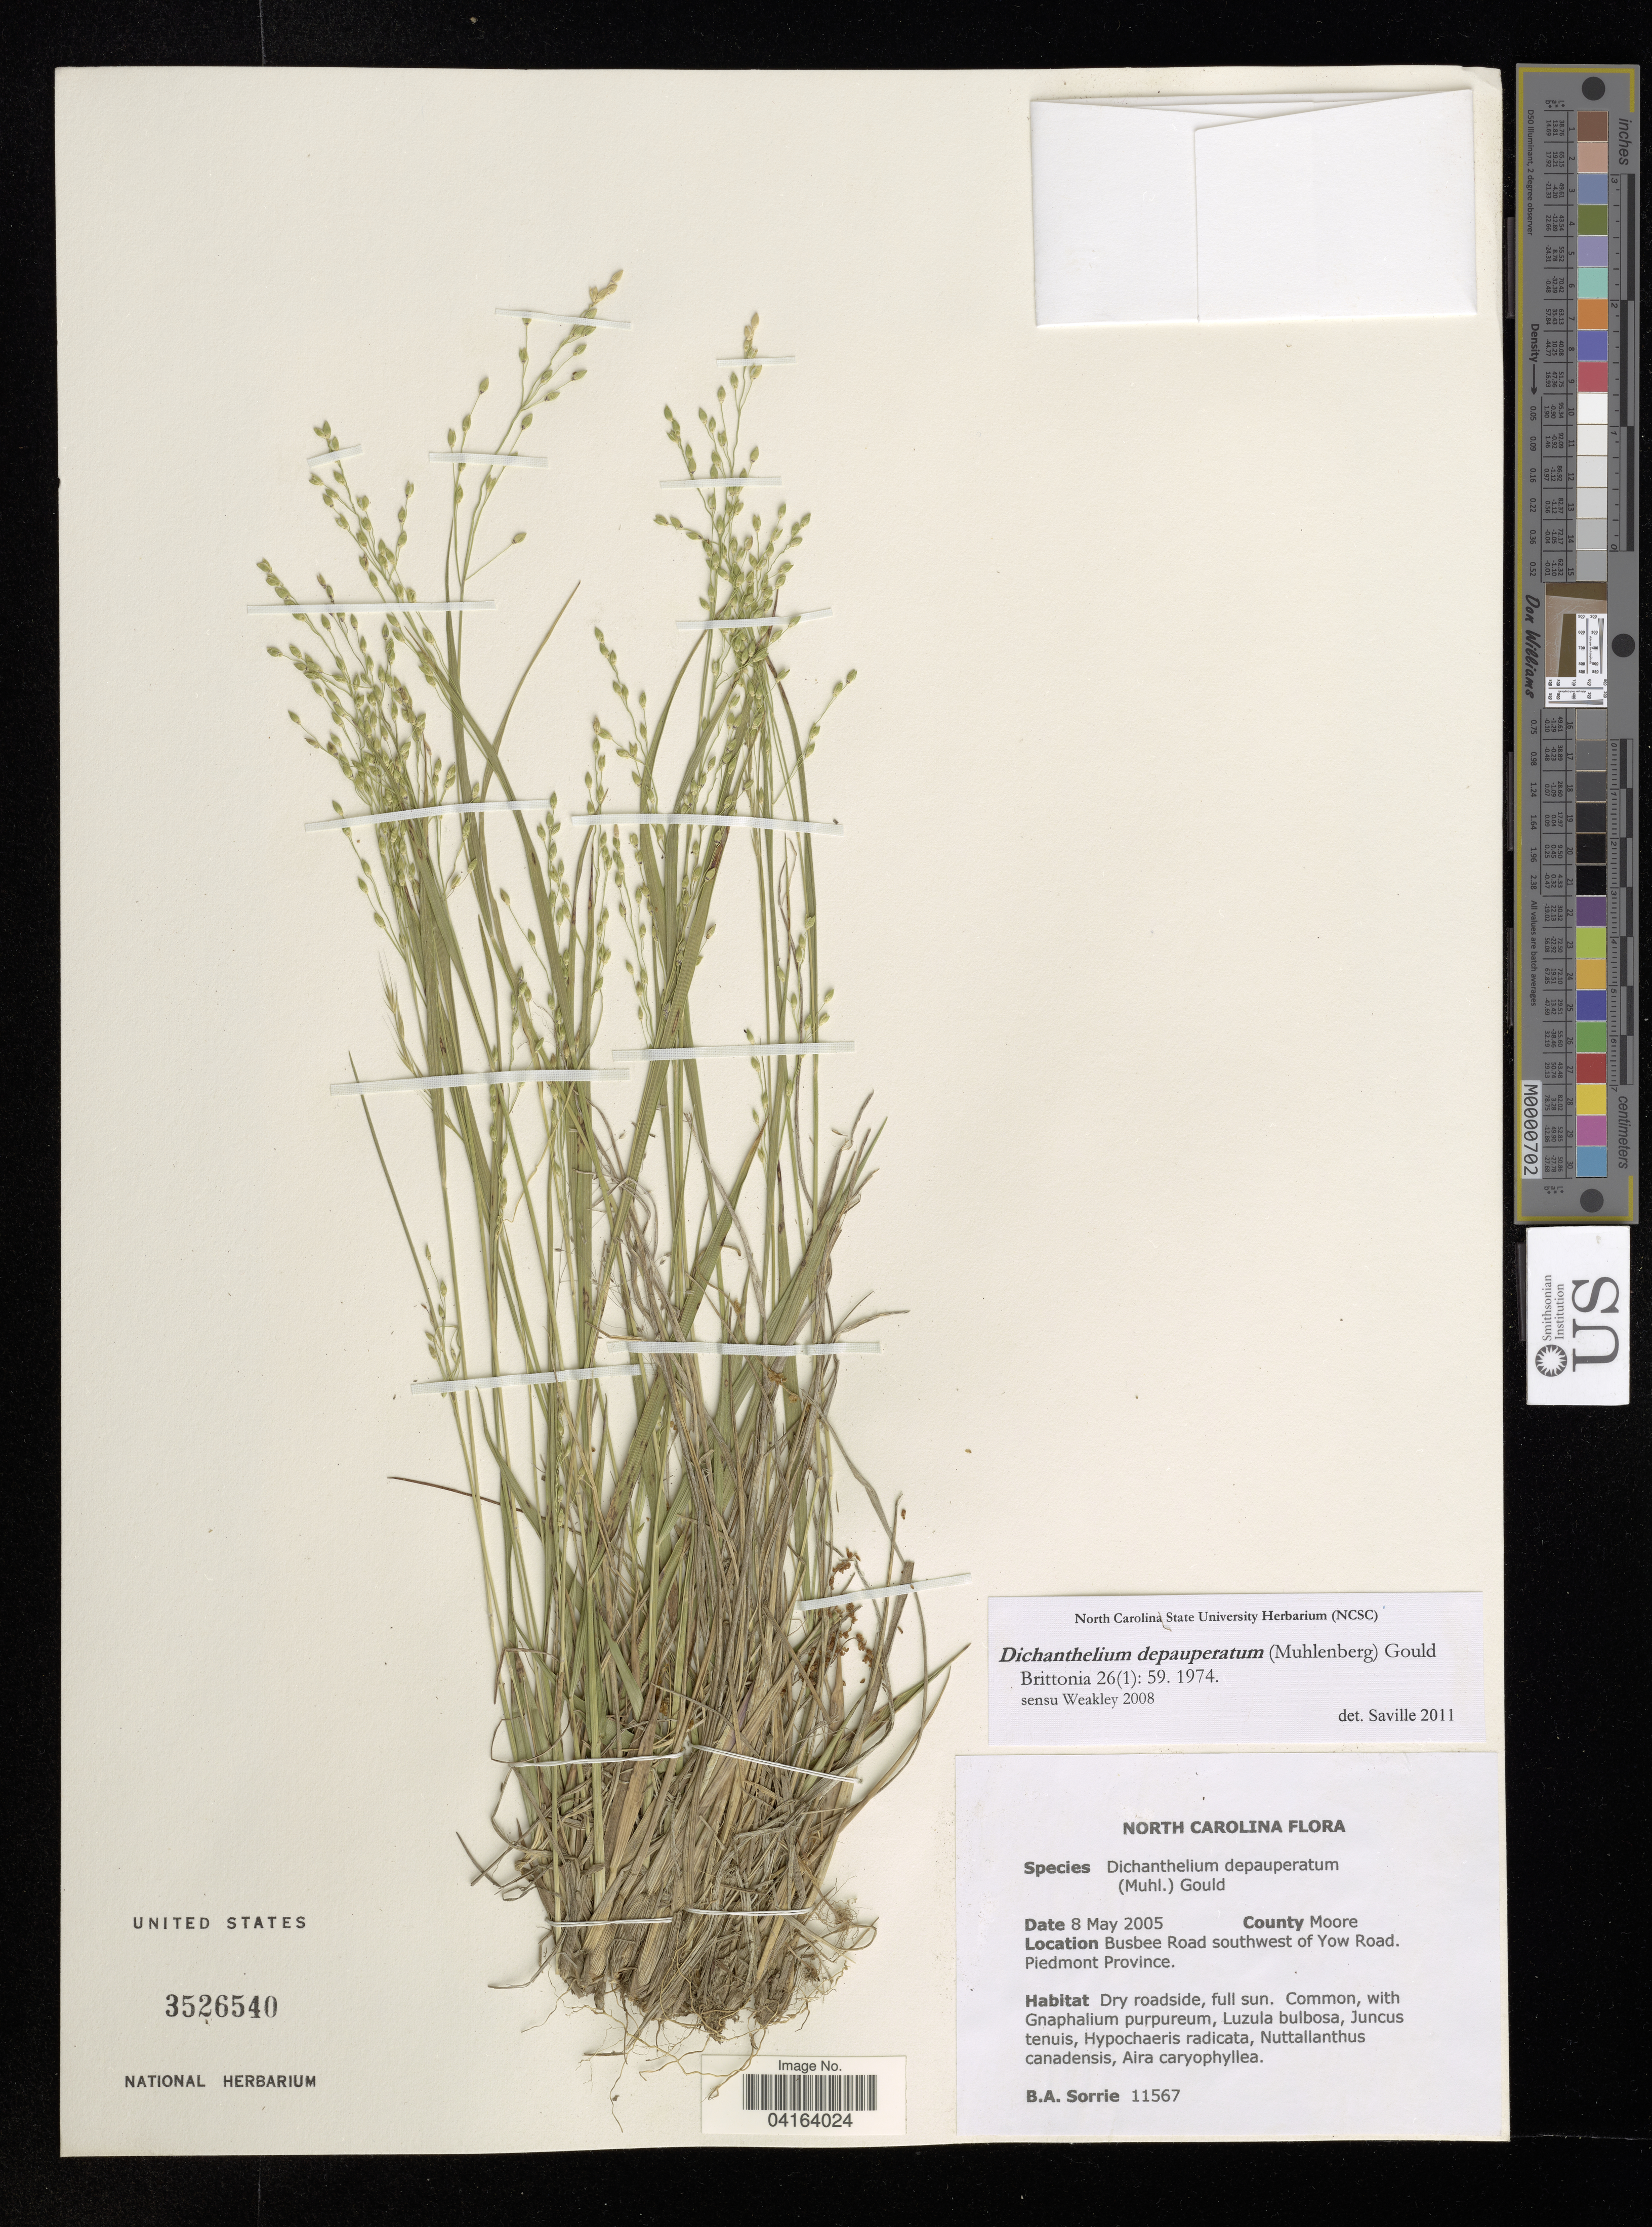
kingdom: Plantae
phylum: Tracheophyta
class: Liliopsida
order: Poales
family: Poaceae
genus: Dichanthelium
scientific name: Dichanthelium depauperatum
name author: (Muhl.) Gould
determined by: Saville, A. C., (NCSC), North Carolina State University (UNITED STATES)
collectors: B. Sorrie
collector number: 11567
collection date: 2005-05-08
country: United States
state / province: North Carolina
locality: County Moore. Busbee Road southwest of Yow Road. Piedmont Province.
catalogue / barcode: US 3526540